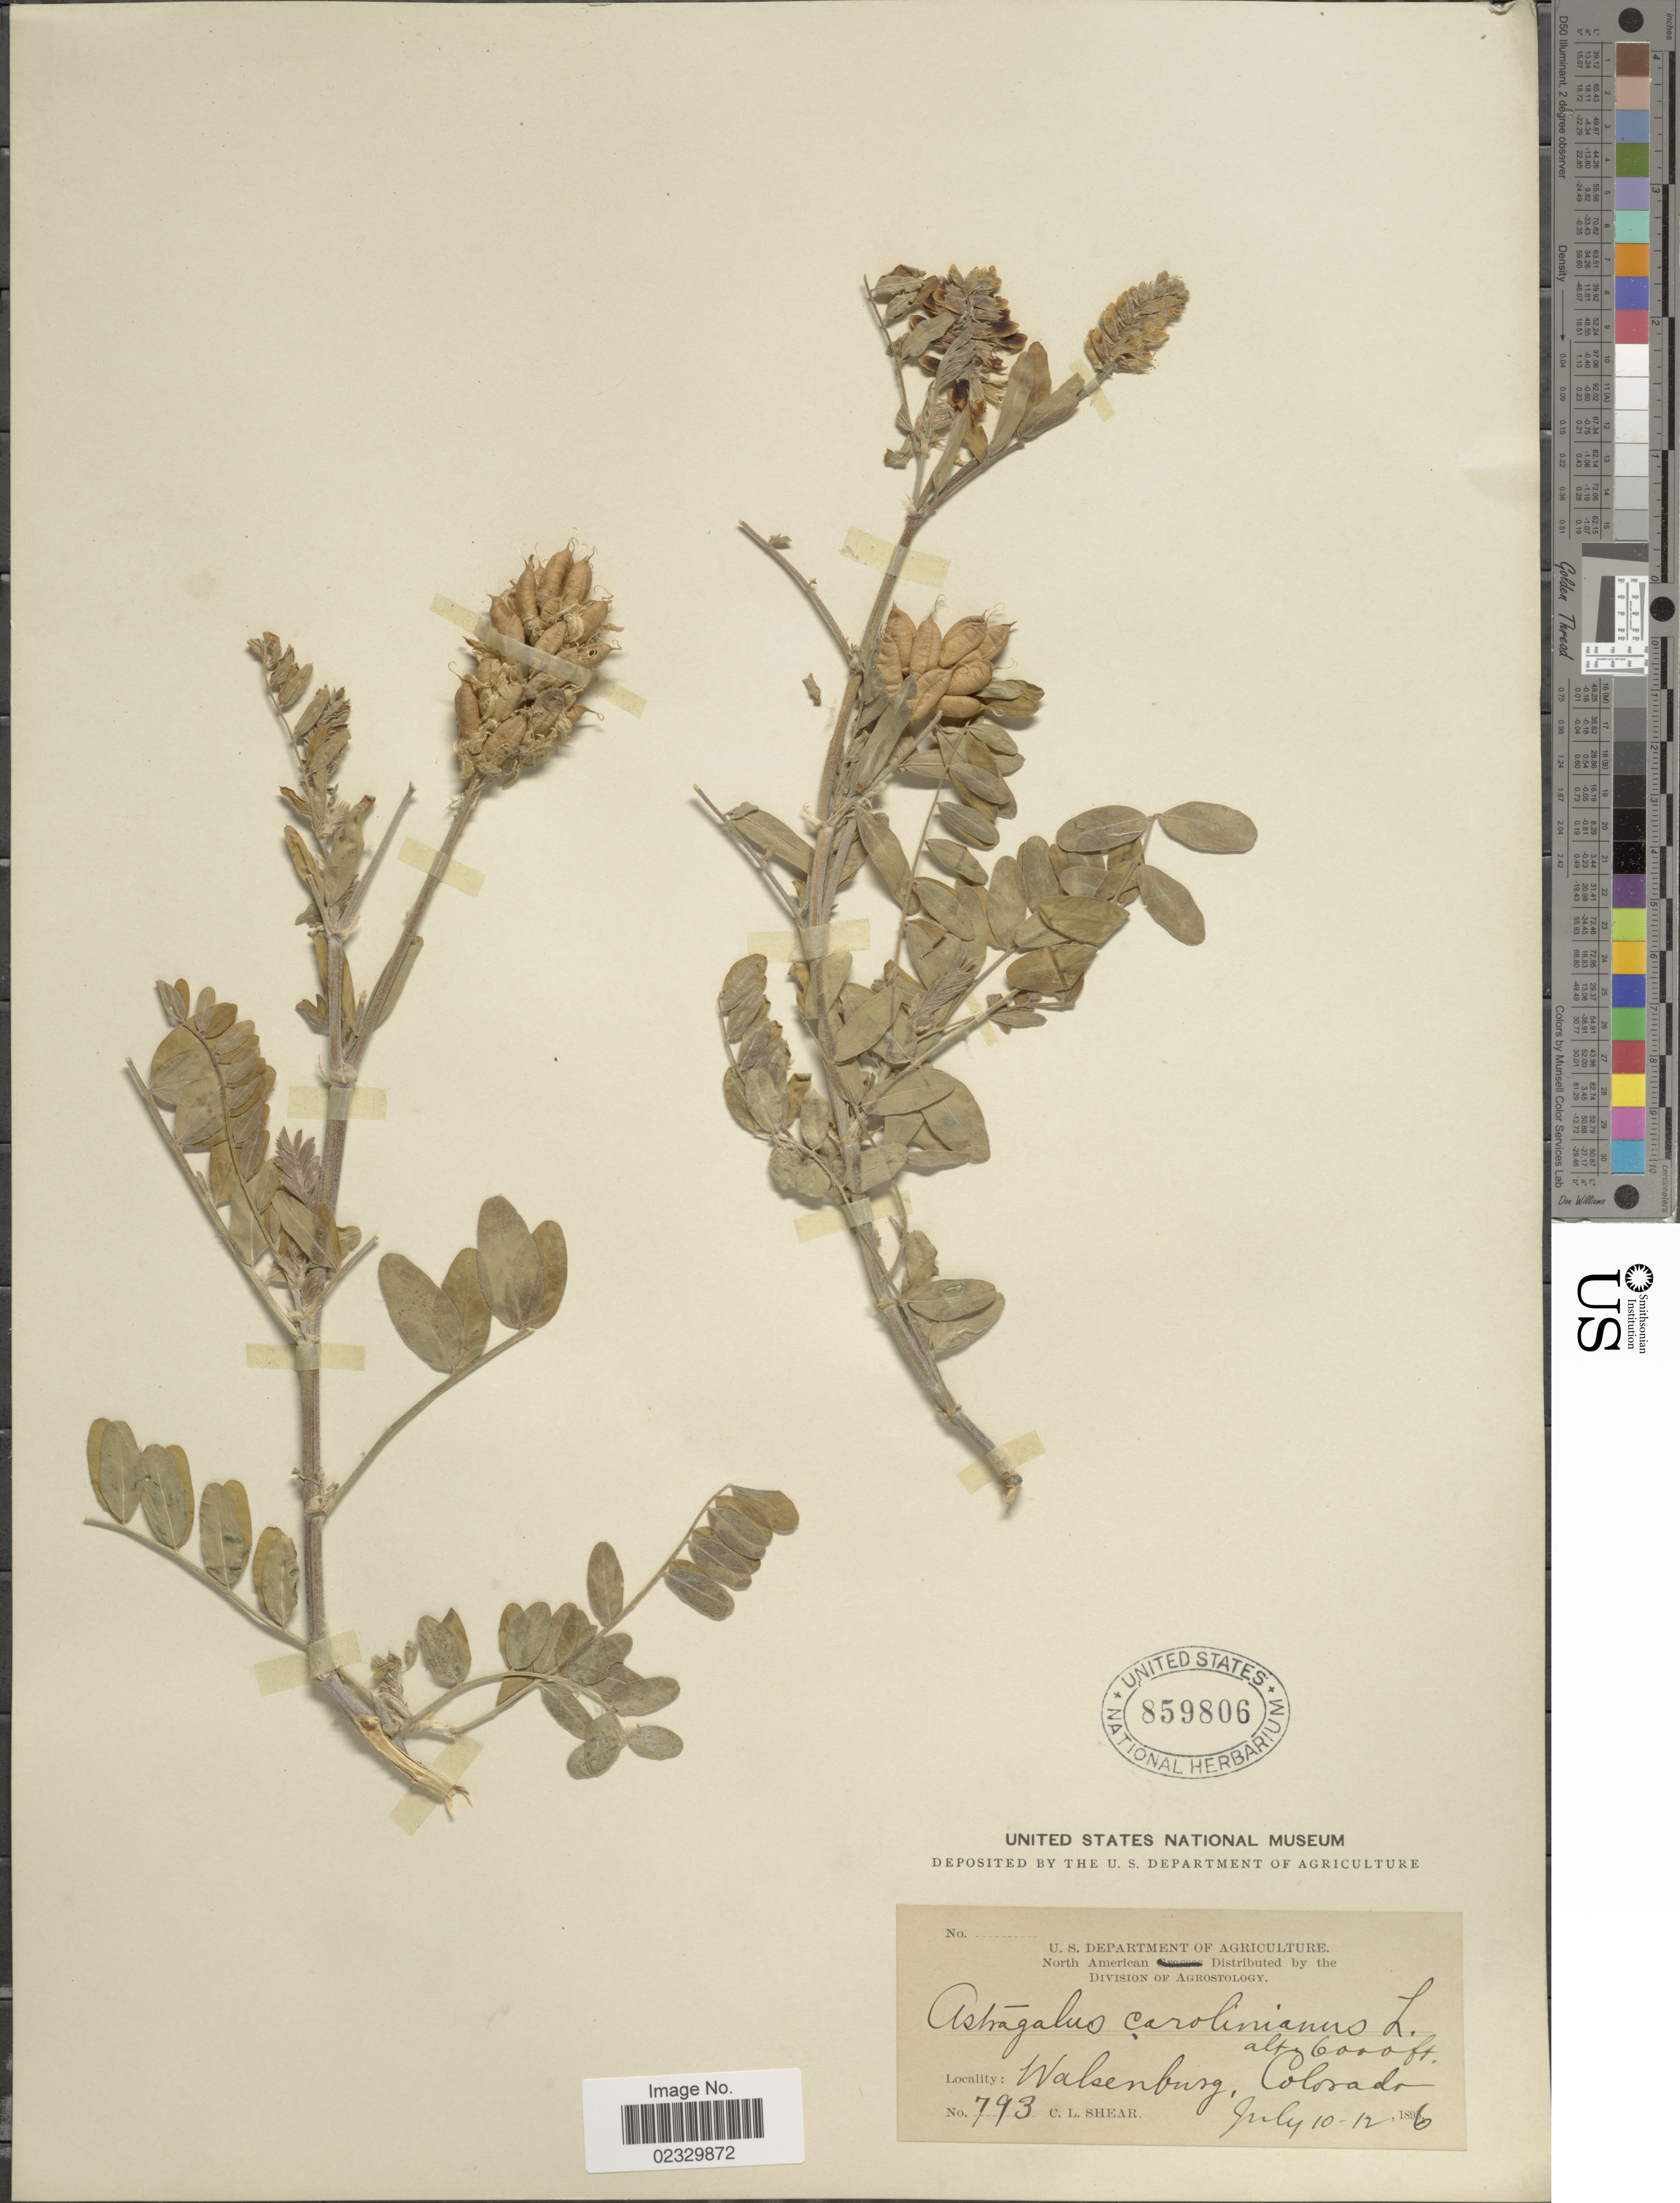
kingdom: Plantae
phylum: Tracheophyta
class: Magnoliopsida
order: Fabales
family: Fabaceae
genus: Astragalus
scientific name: Astragalus canadensis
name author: L.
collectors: C. L. Shear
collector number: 793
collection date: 1896-07-10/1896-07-12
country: United States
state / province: Colorado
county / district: Huerfano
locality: Walsenburg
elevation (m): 1829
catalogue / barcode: US 859806